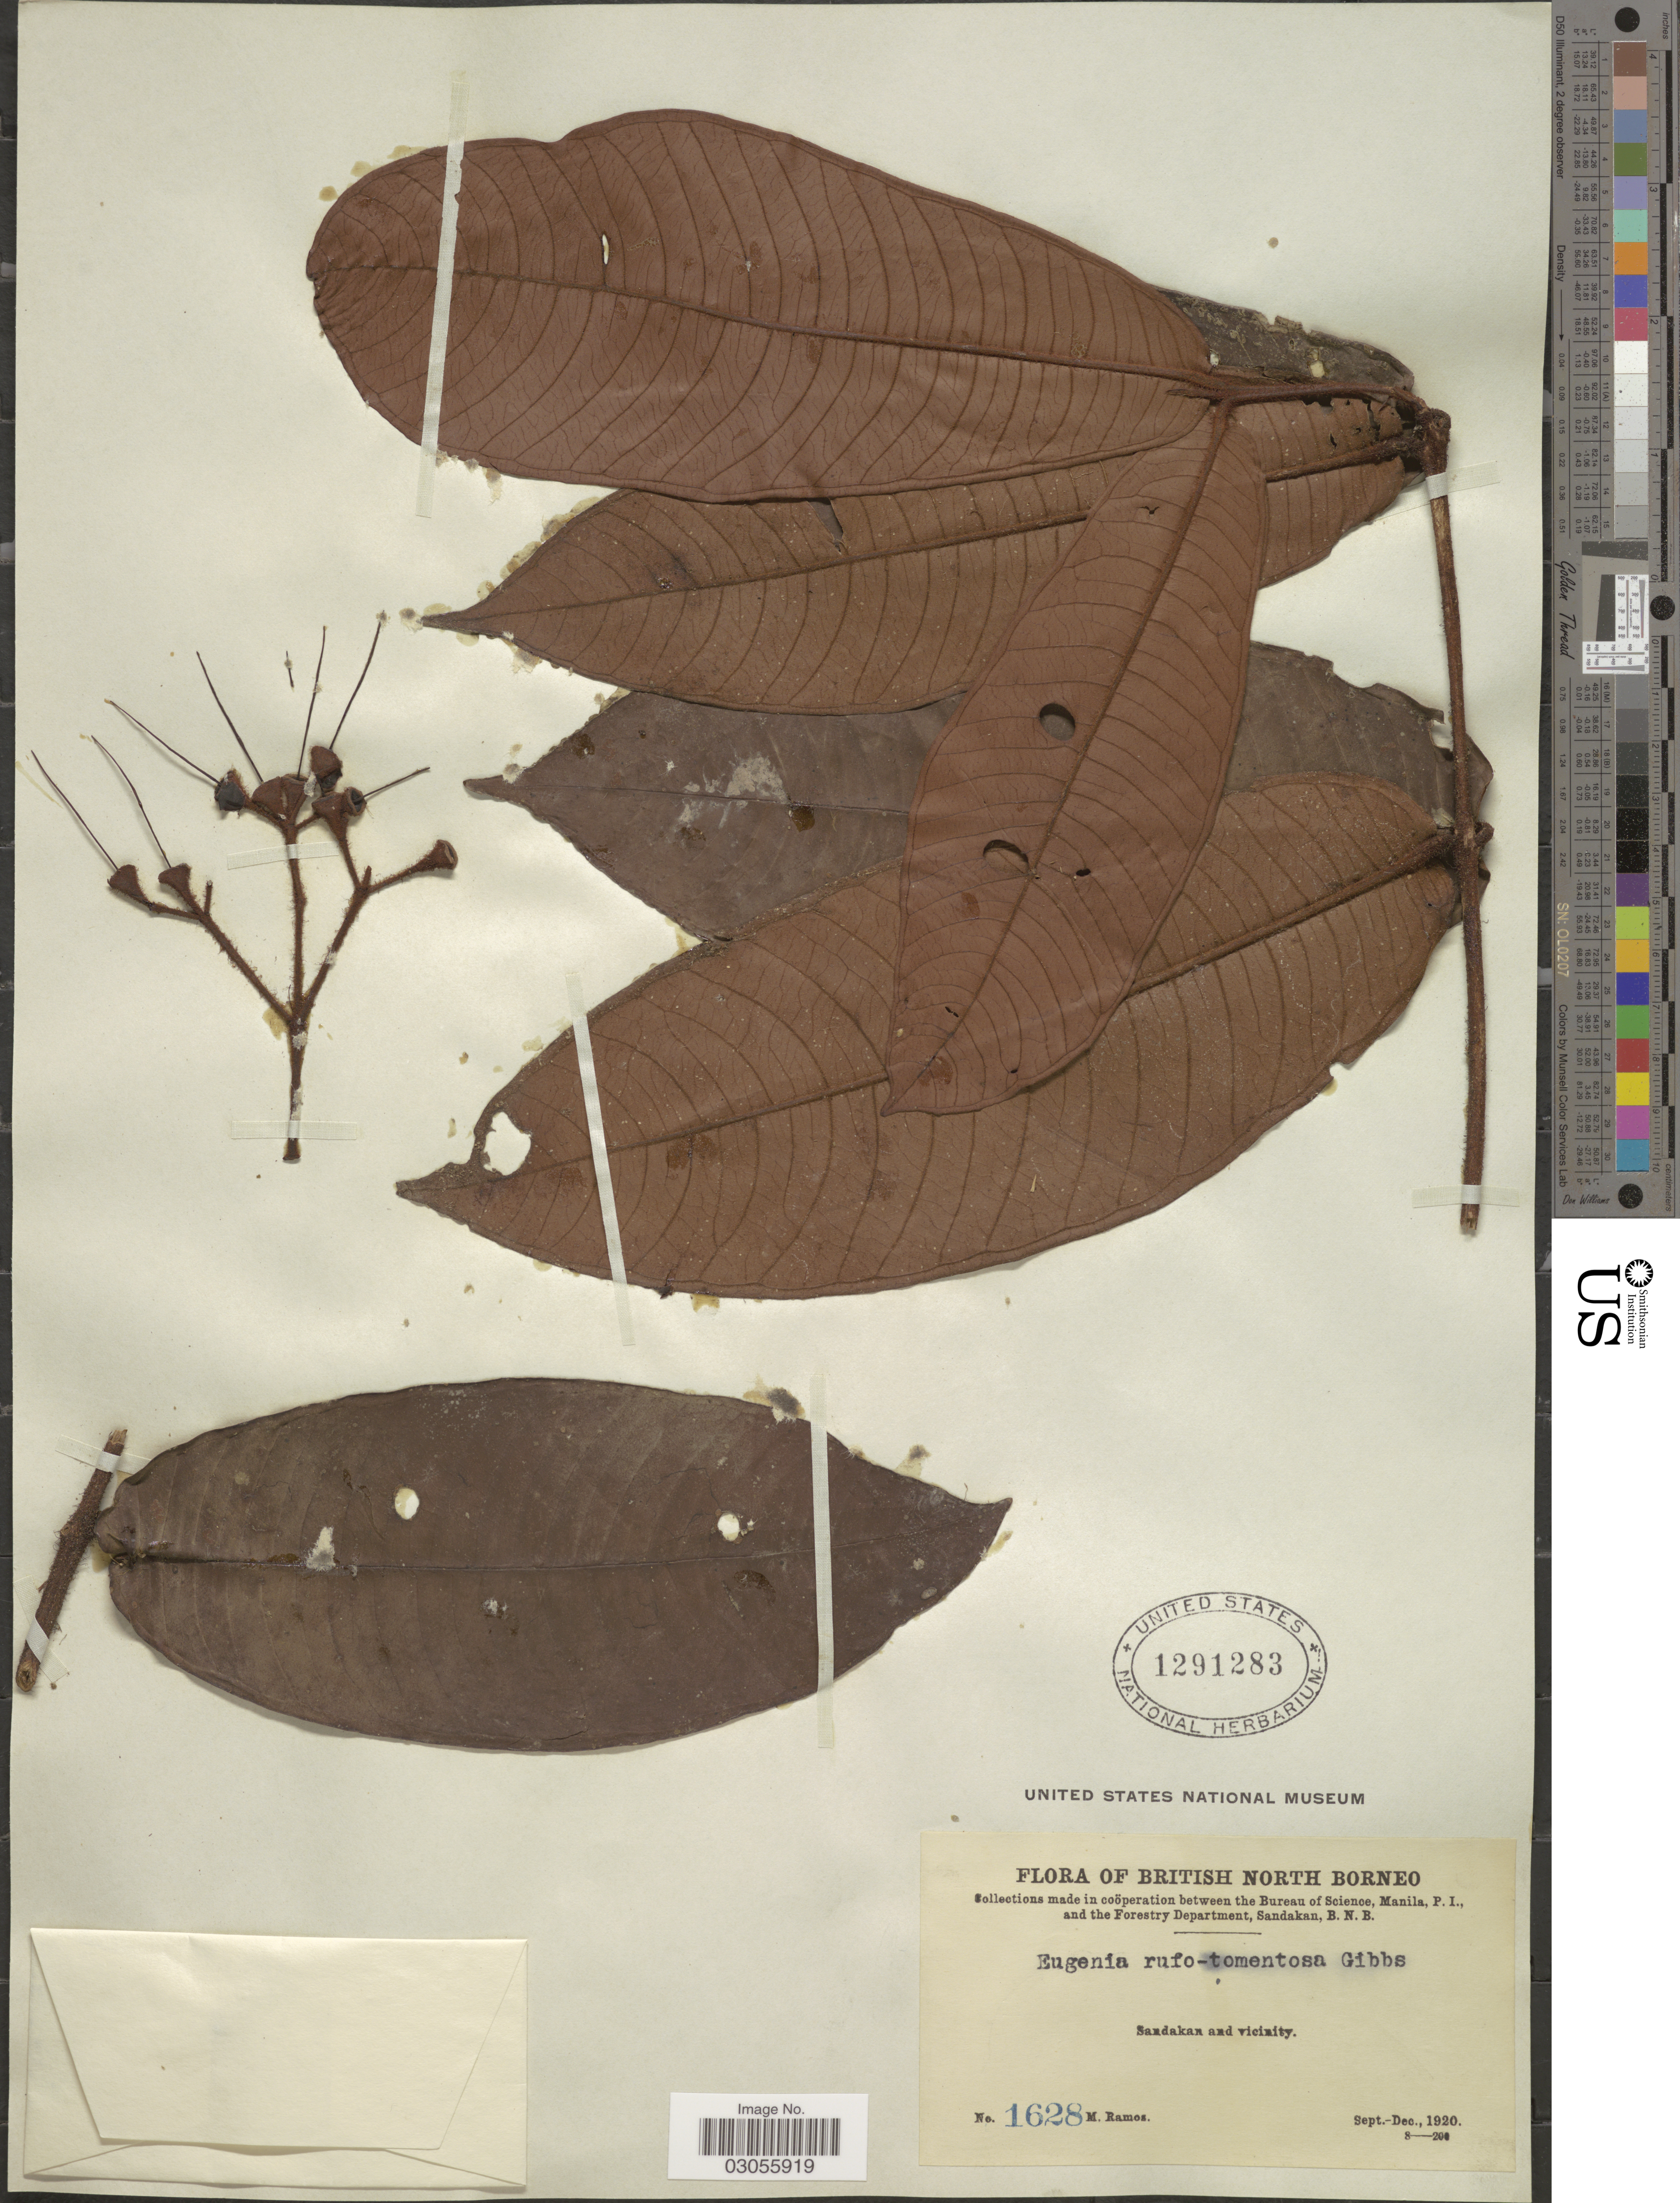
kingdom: Plantae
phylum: Tracheophyta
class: Magnoliopsida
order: Myrtales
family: Myrtaceae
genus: Syzygium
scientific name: Syzygium hirtum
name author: (Korth.) Merr. & L.M. Perry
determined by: Strong, Mark T., (BOT), Smithsonian Institution - National Museum of Natural History (UNITED STATES)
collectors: M. Ramos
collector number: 1628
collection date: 1920-09/1920-12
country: Malaysia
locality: British North Borneo. Sandakan and vicinity.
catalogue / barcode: US 1291283